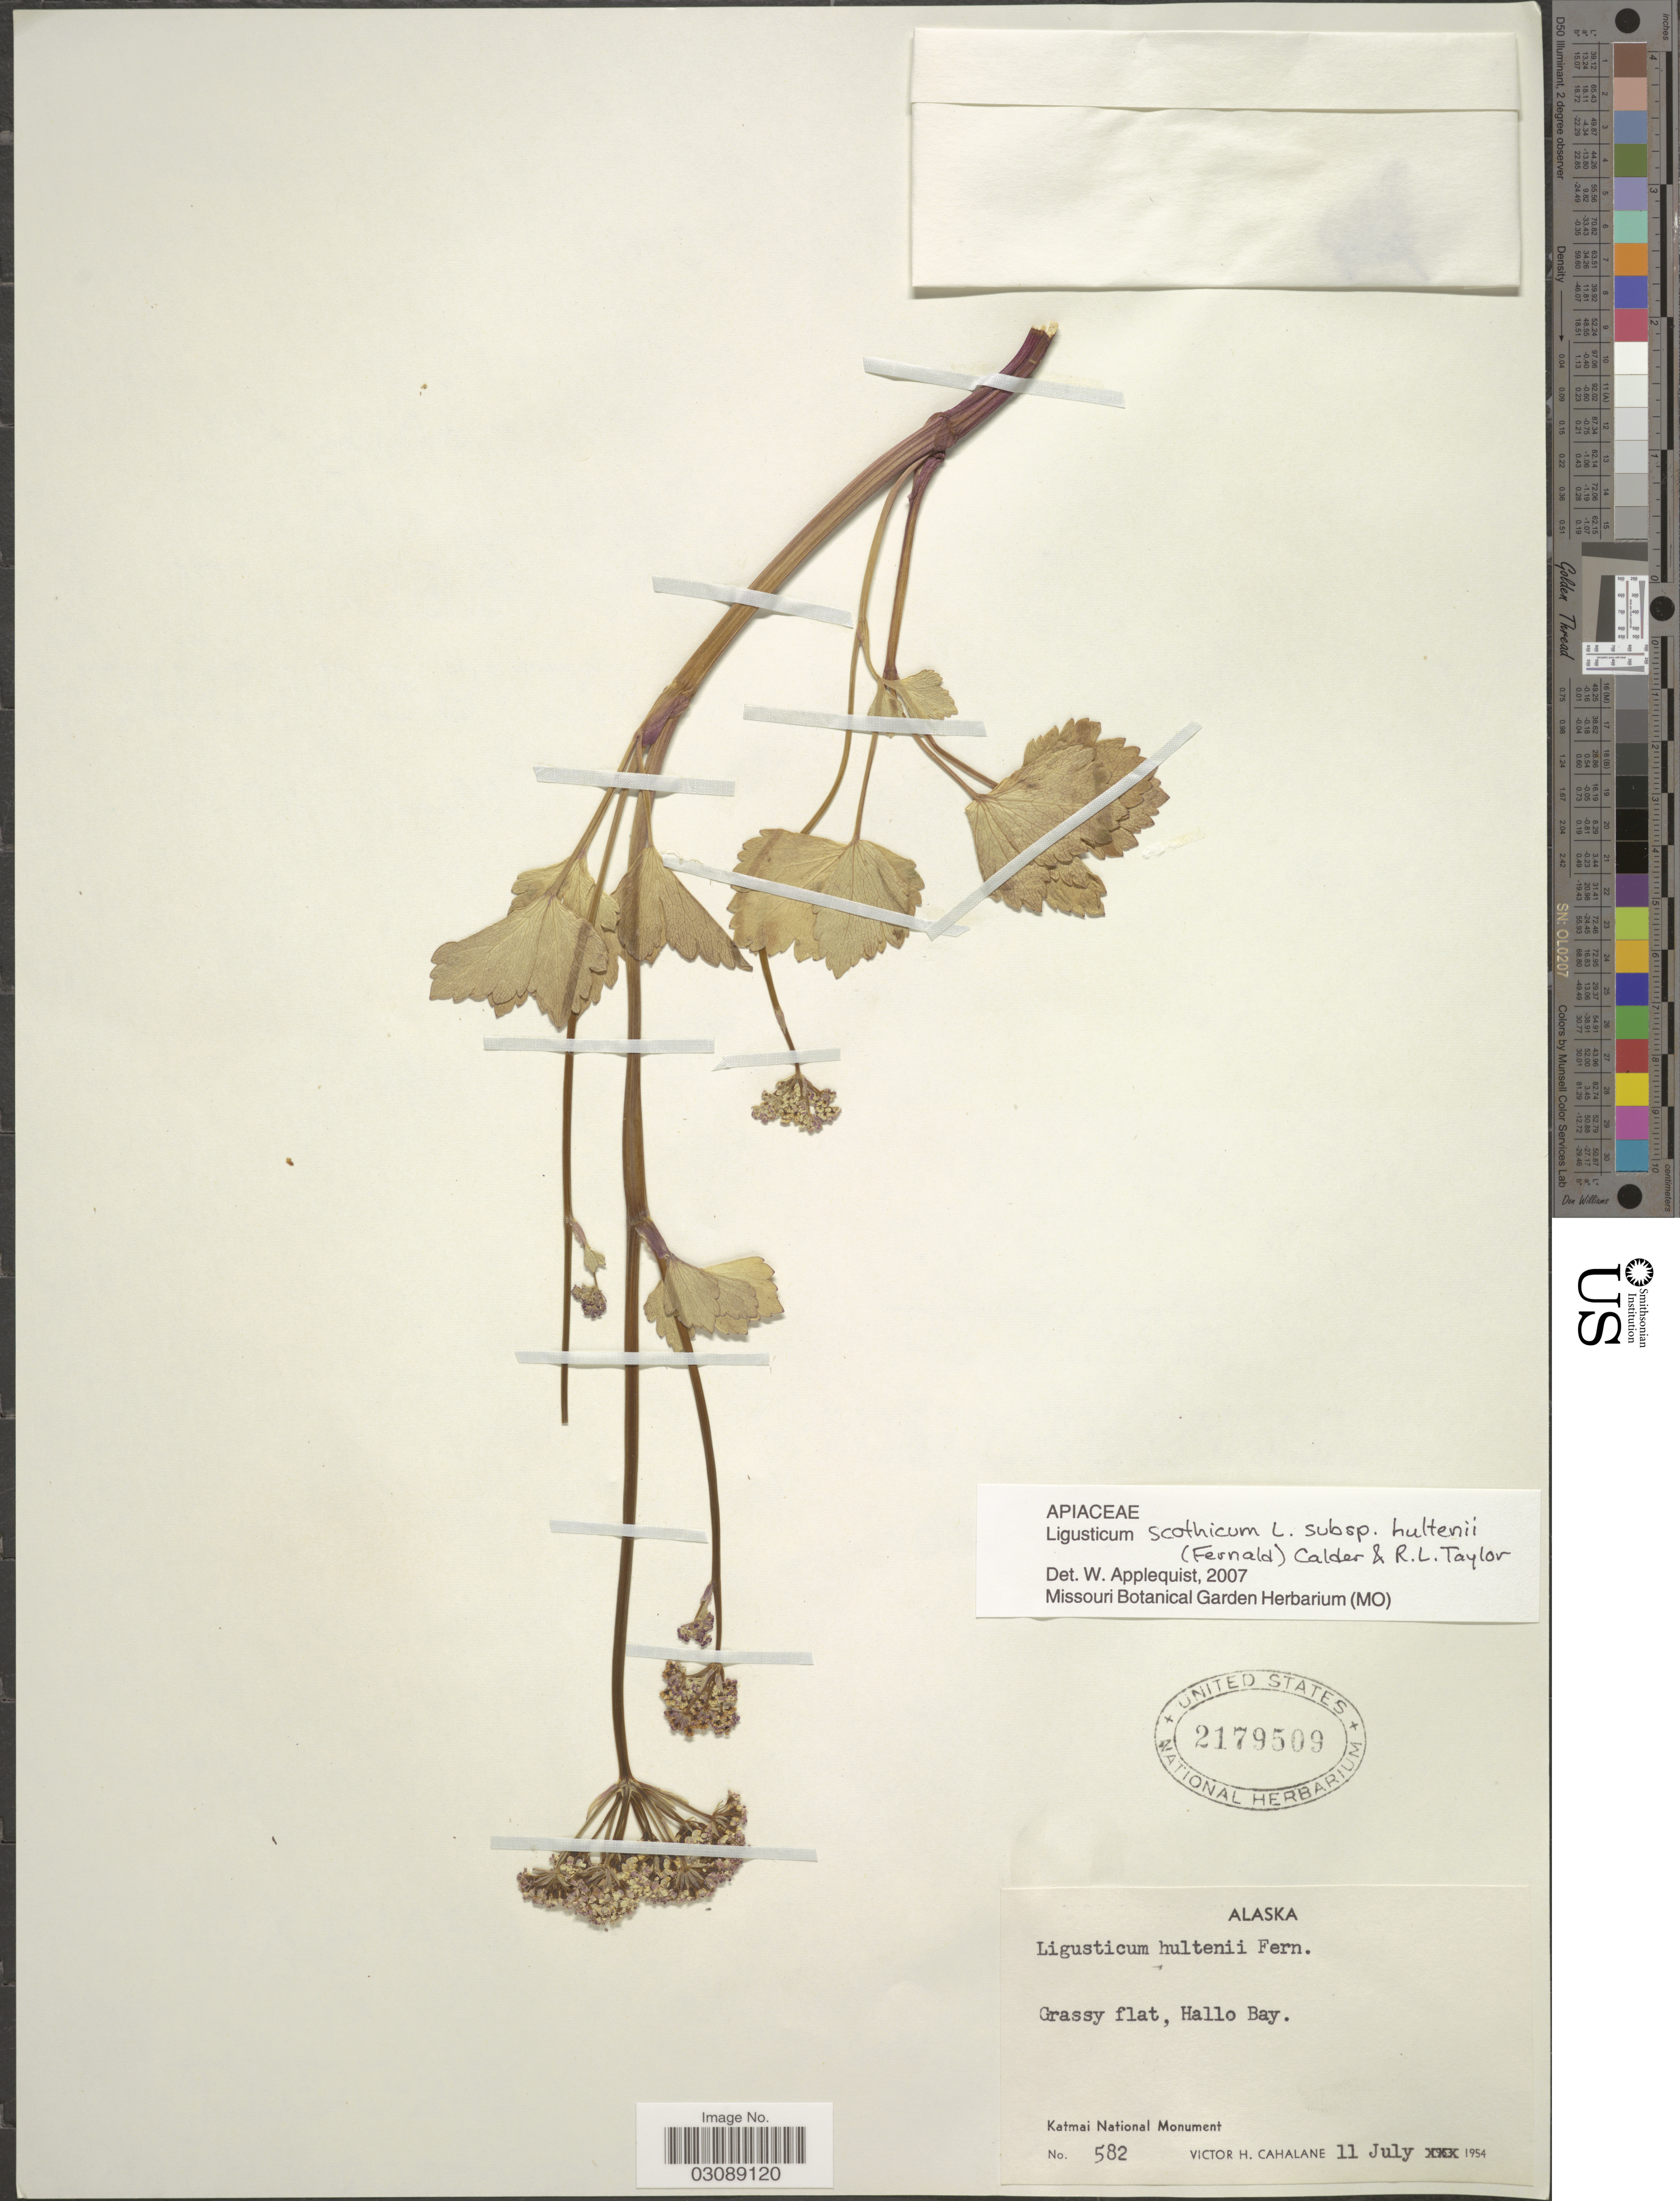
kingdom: Plantae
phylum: Tracheophyta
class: Magnoliopsida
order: Apiales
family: Apiaceae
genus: Ligusticum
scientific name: Ligusticum scoticum subsp. hultenii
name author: (Fernald) Calder & Roy L. Taylor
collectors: V. Cahalane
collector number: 582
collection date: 1954-07-11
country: United States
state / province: Alaska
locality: Grassy flat, Hallo Bay. Katmai National Monument.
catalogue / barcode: US 2179509